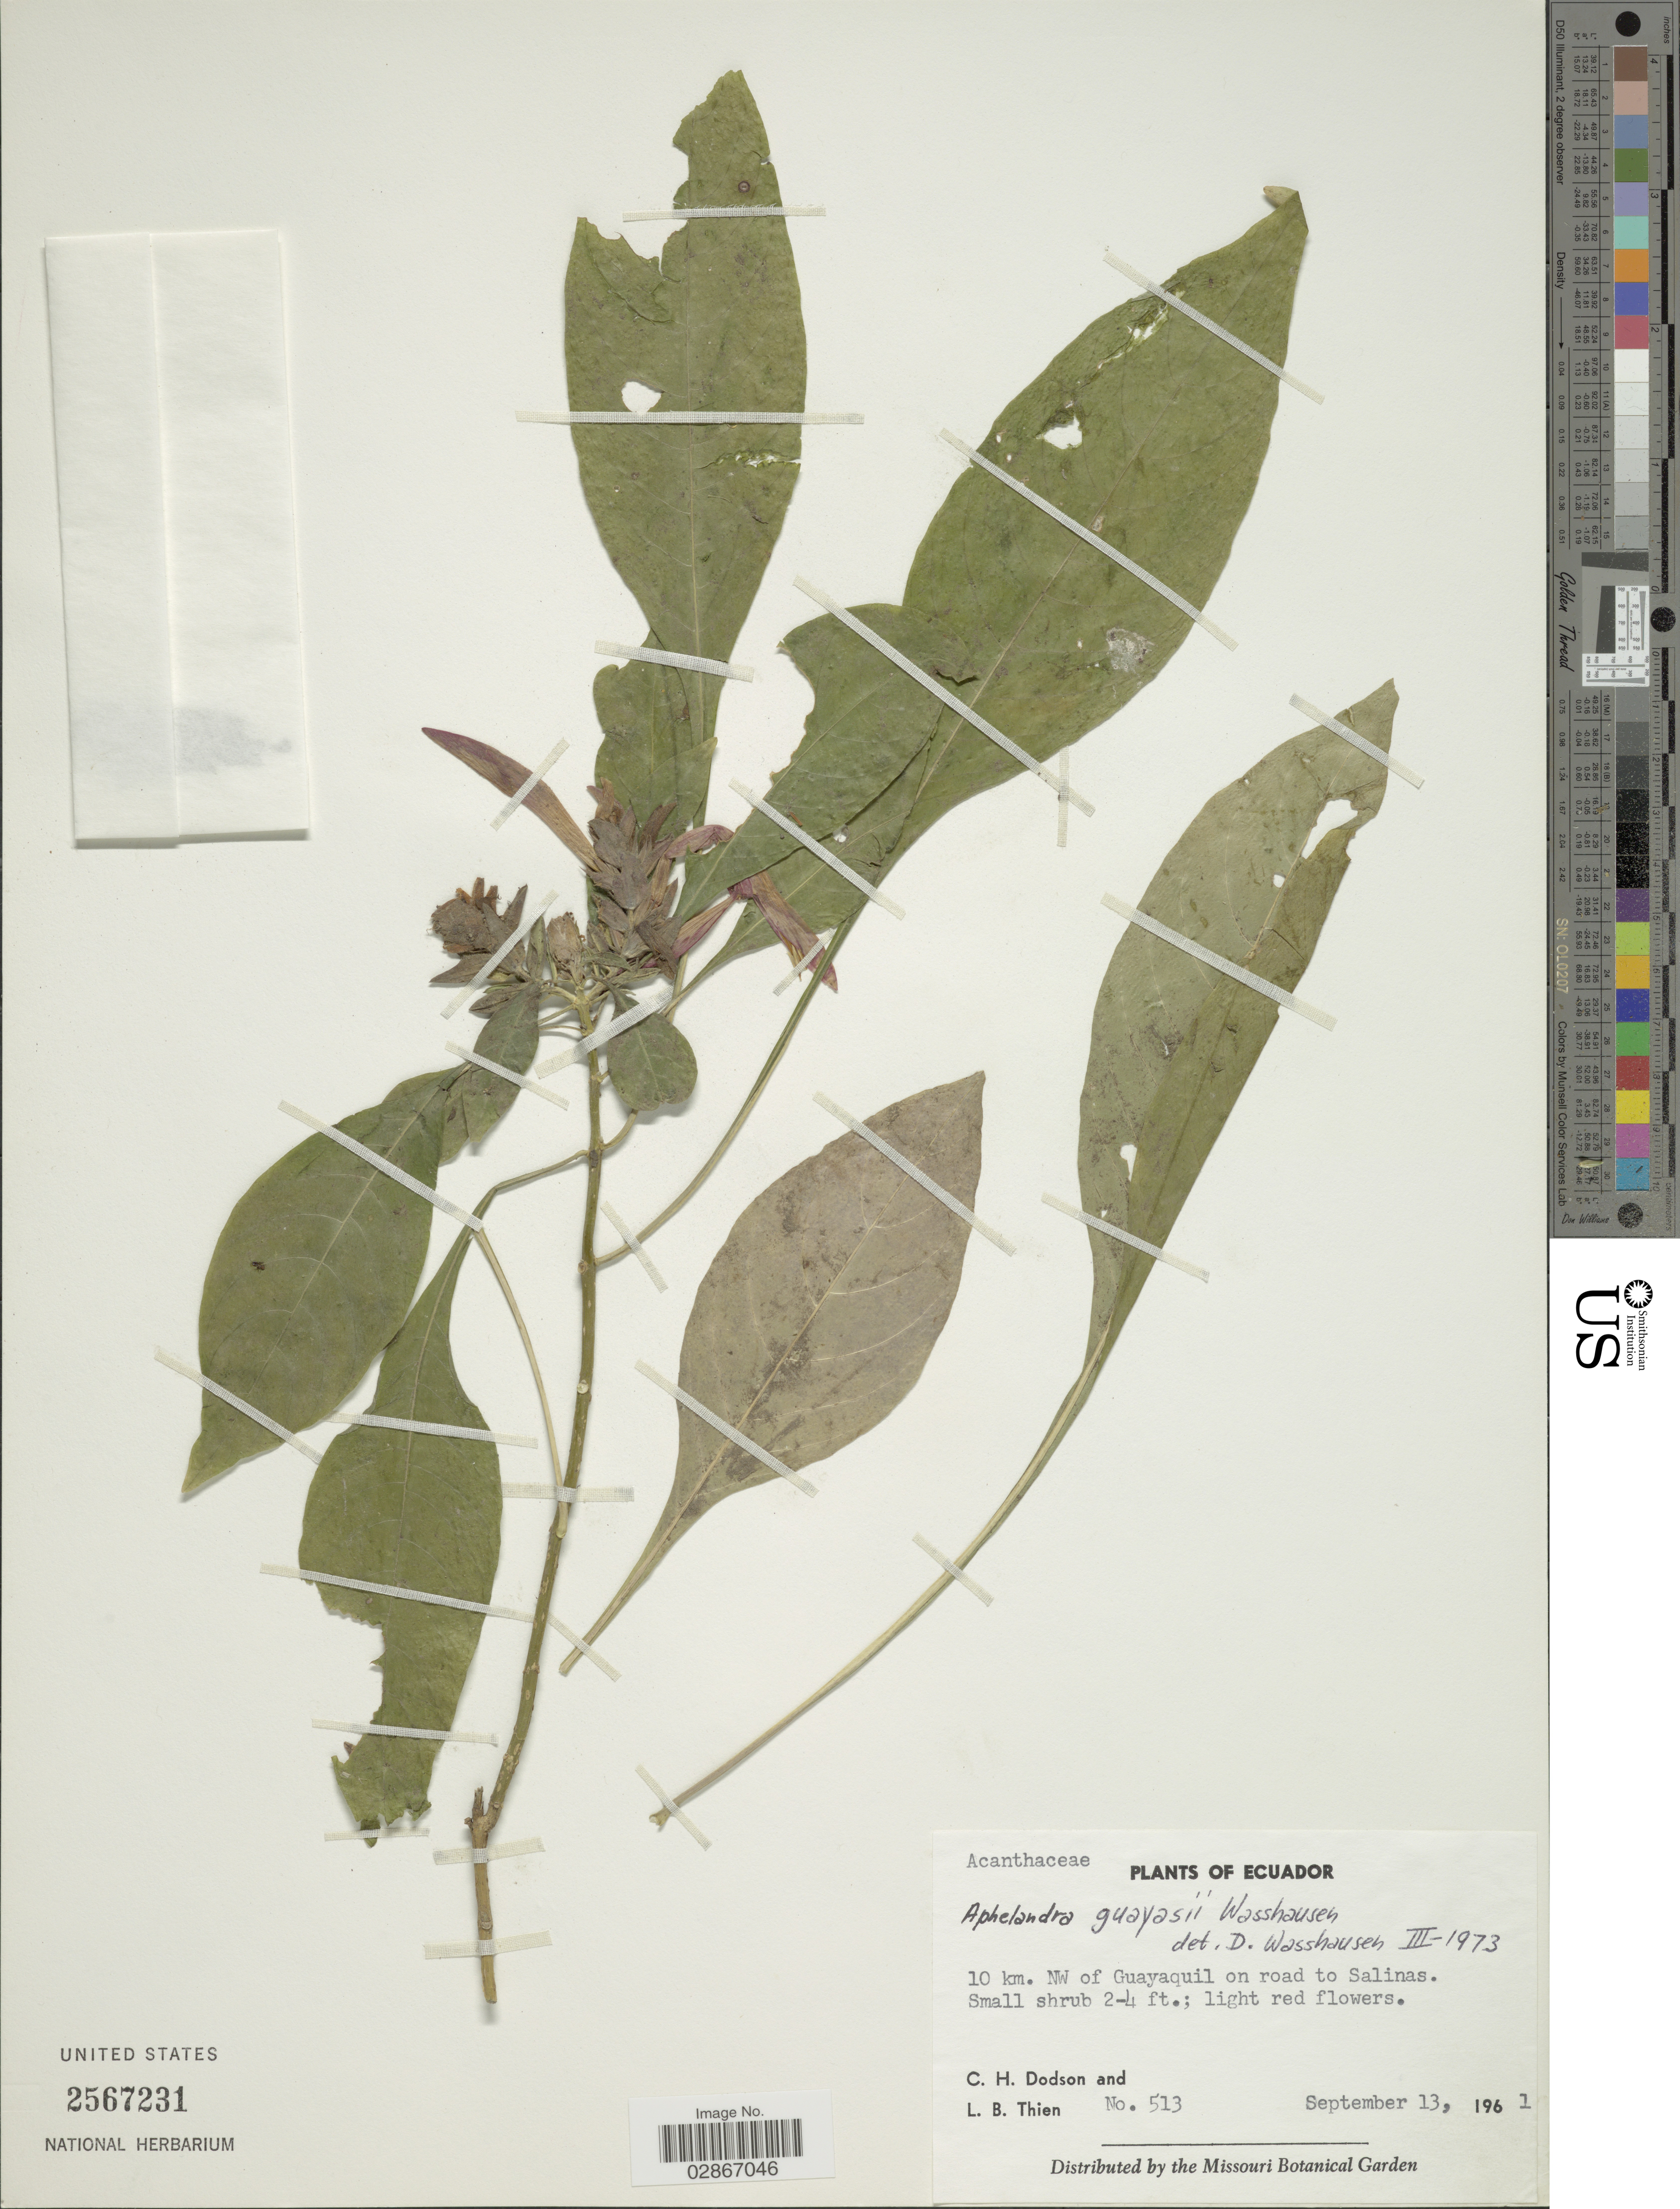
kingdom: Plantae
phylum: Tracheophyta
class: Magnoliopsida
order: Lamiales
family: Acanthaceae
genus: Aphelandra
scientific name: Aphelandra guayasii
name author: Wassh.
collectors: C. H. Dodson & L. Thien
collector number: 513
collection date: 1961-09-13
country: Ecuador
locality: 10 km. NW of Guayaquil on road to Salinas.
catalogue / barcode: US 2567231